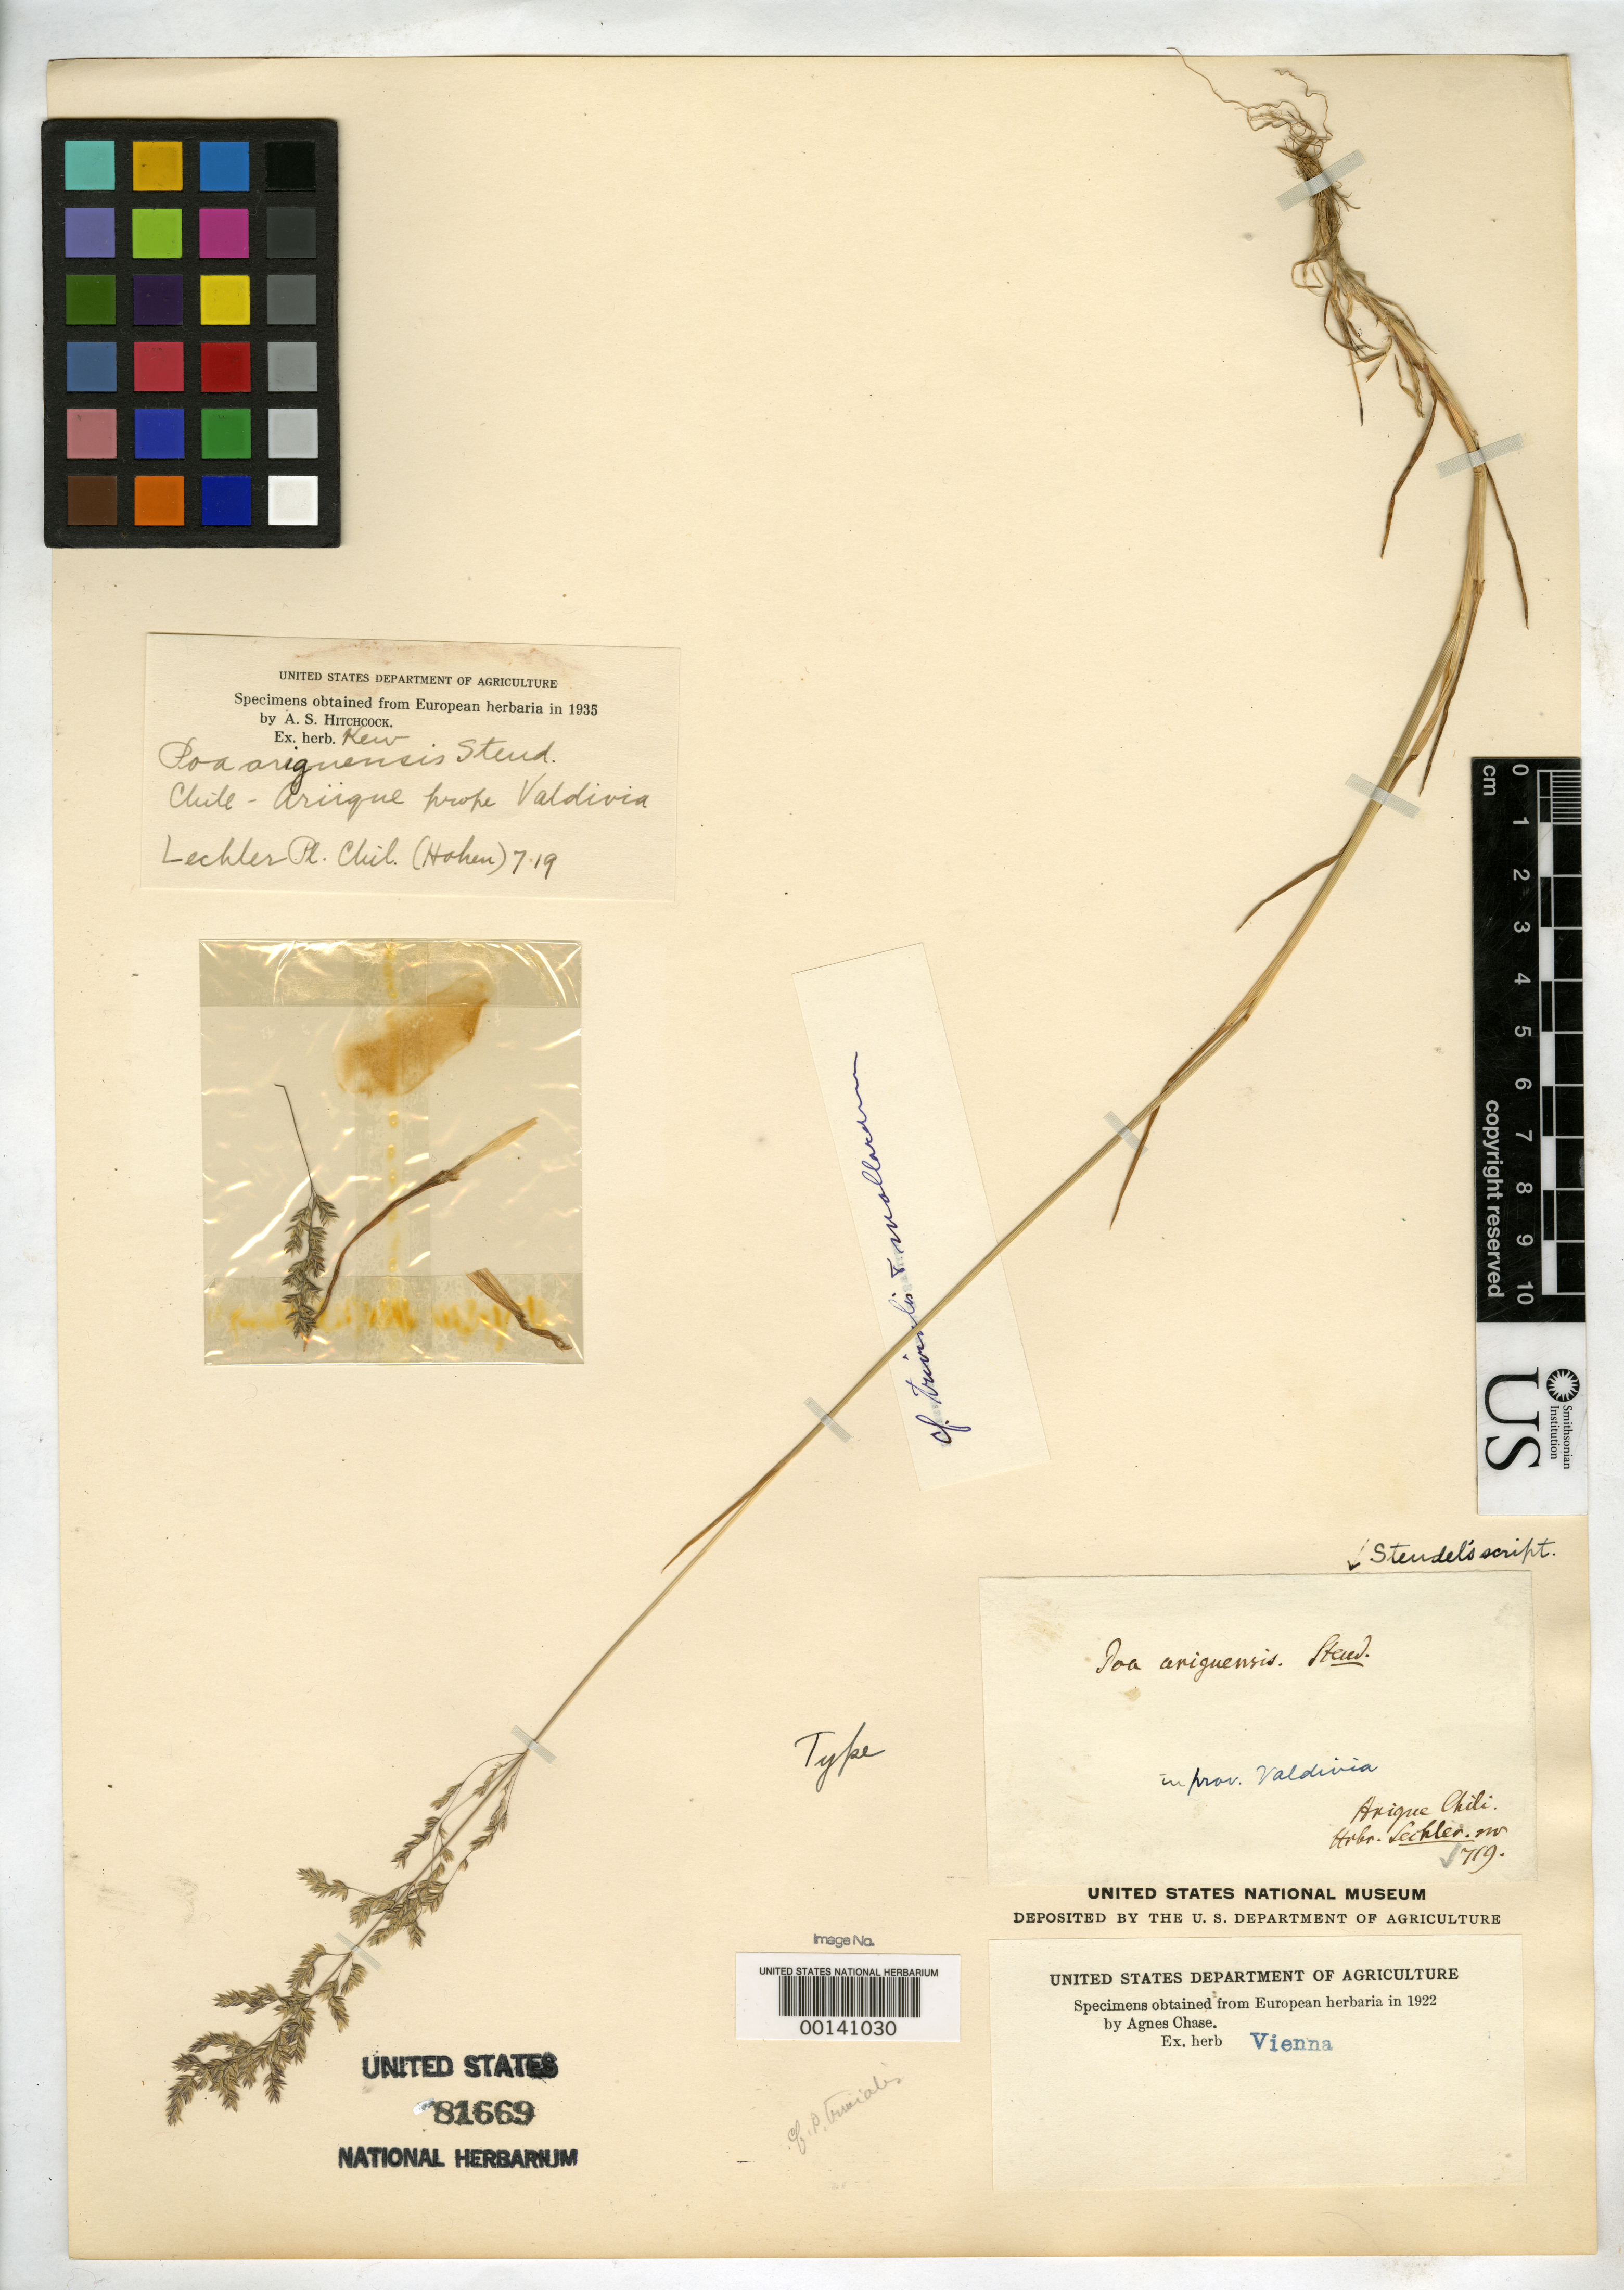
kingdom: Plantae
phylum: Tracheophyta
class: Liliopsida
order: Poales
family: Poaceae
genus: Poa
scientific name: Poa ariguensis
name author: Steud.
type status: Isotype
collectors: -. Lech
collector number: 719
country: Chile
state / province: Los Ríos (XIV)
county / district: Valdivia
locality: Arique.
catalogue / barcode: US 81699